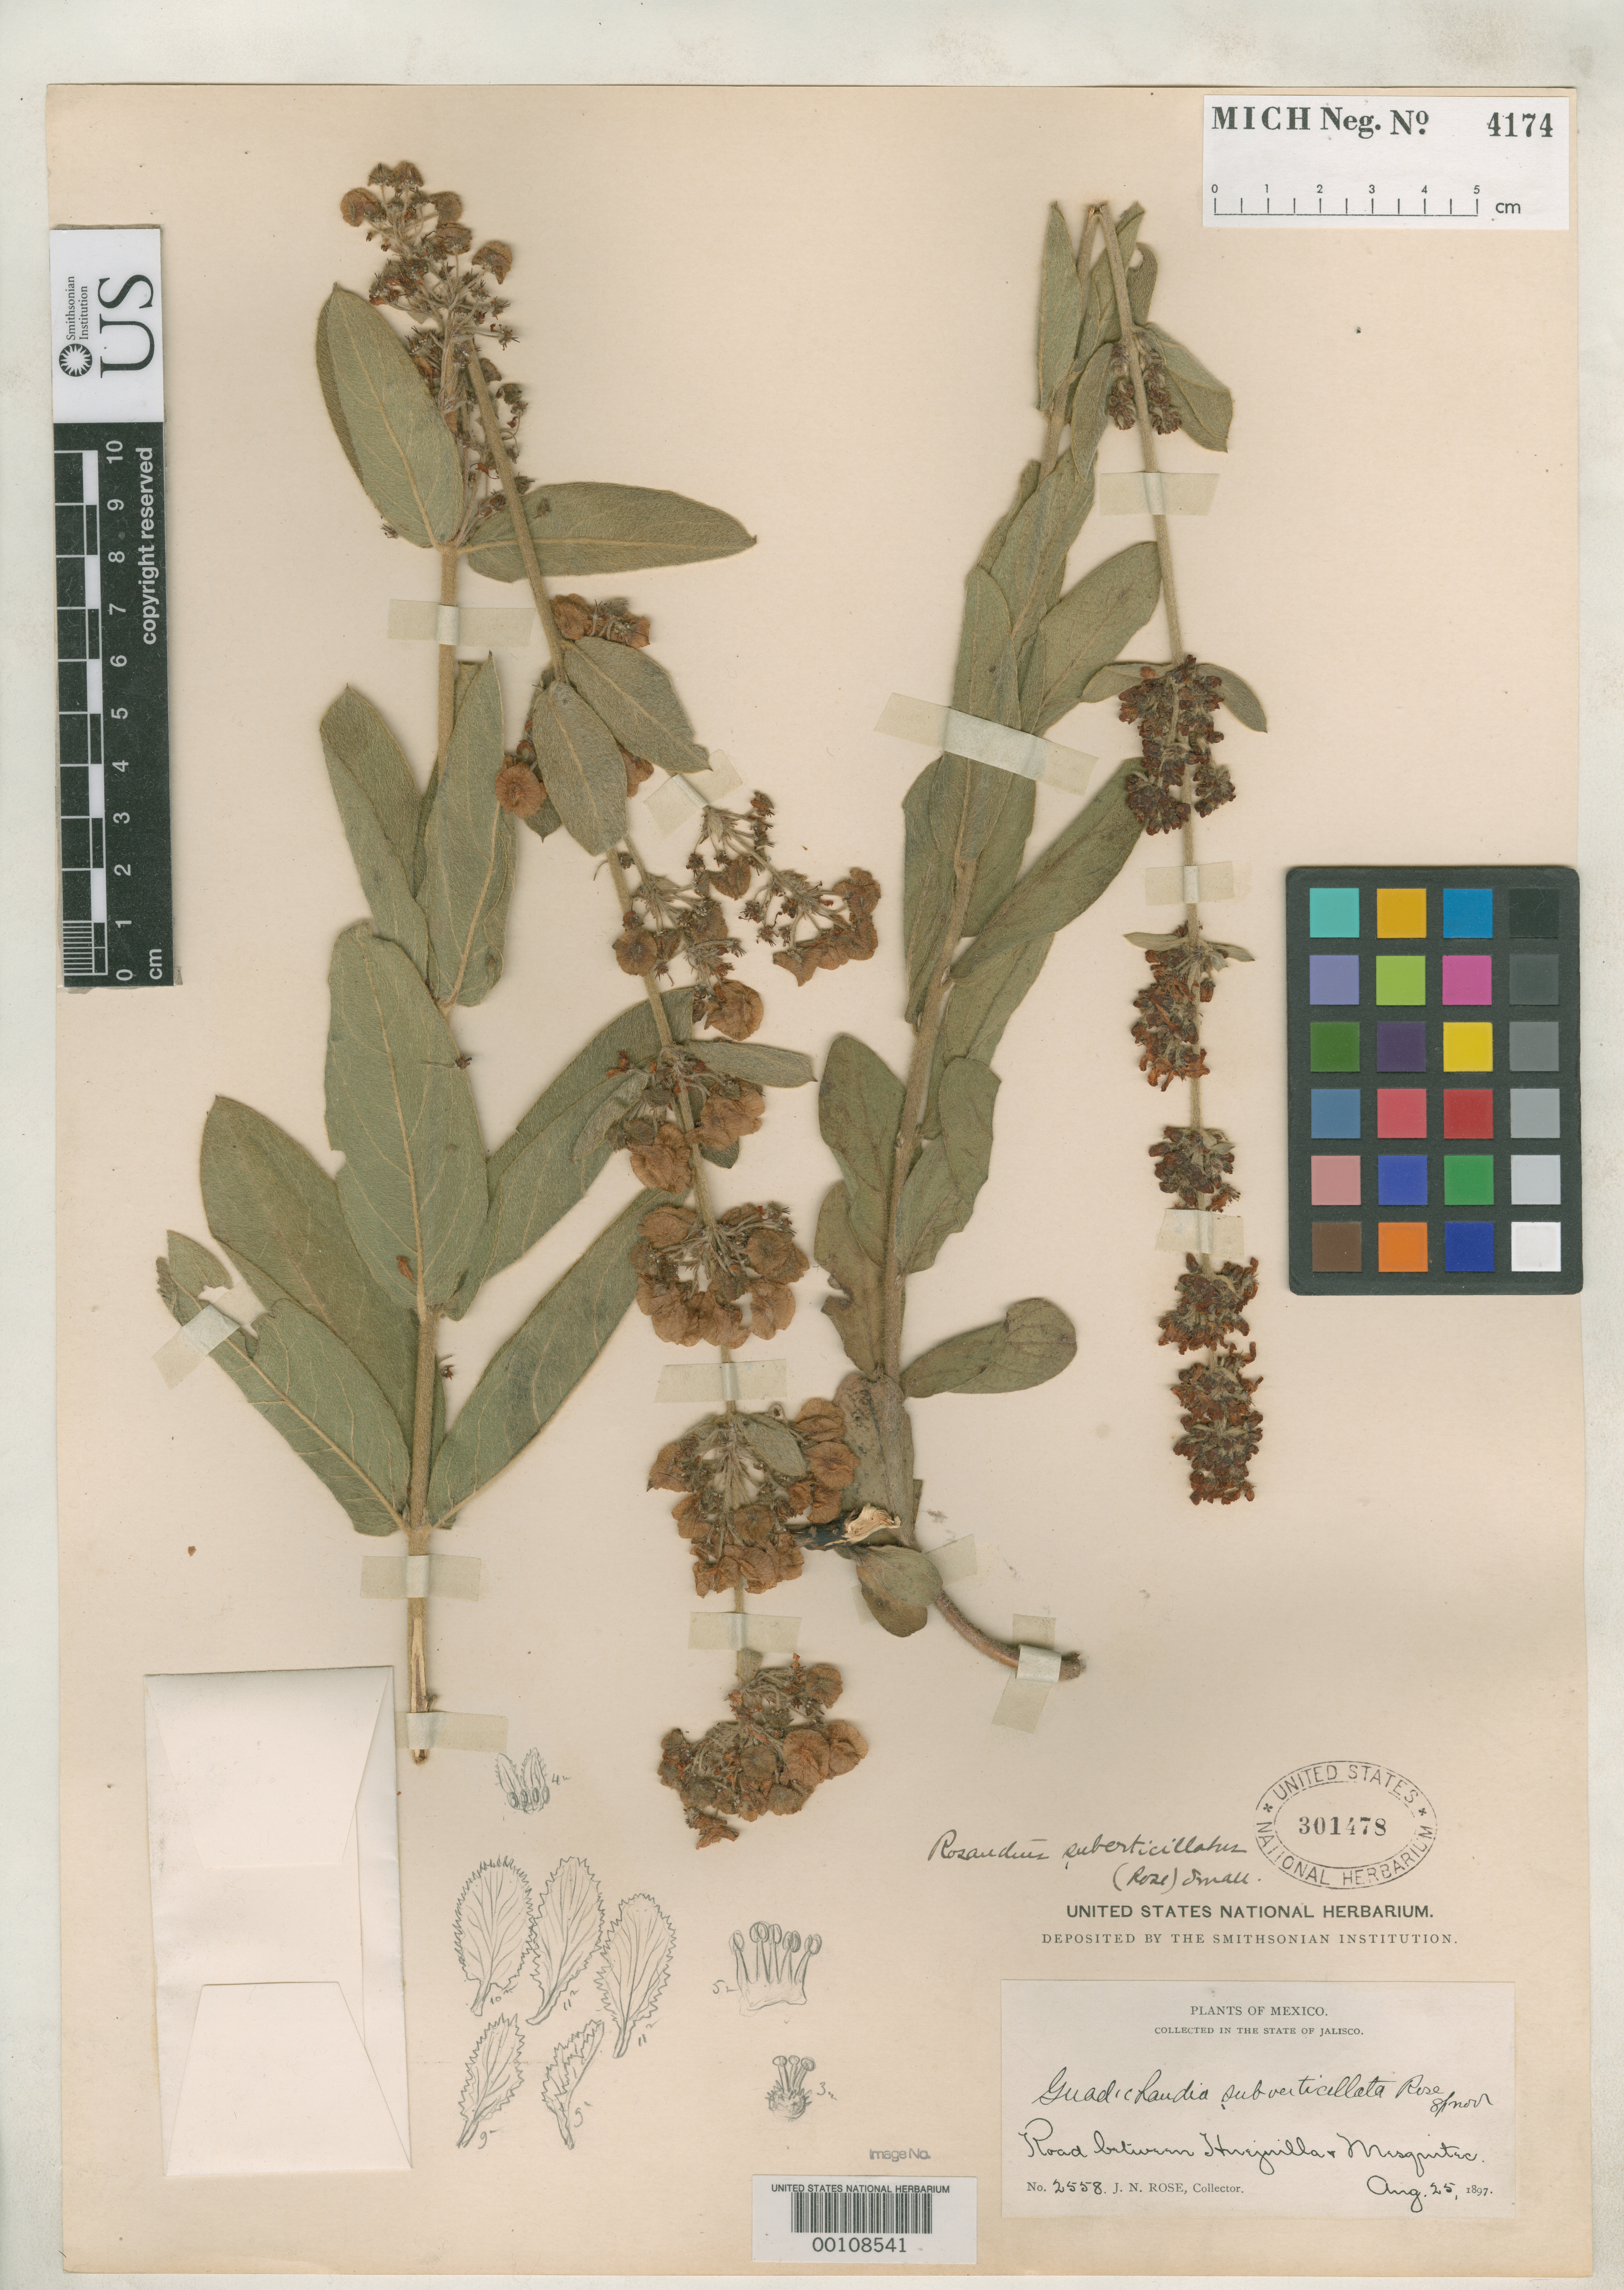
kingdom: Plantae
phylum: Tracheophyta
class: Magnoliopsida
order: Malpighiales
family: Malpighiaceae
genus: Gaudichaudia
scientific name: Gaudichaudia subverticillata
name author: Rose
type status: Holotype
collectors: J. N. Rose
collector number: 2558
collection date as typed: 25 Aug 1897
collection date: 1897-08-25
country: Mexico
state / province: Jalisco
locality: Between Huejuquilla and Mesquitec.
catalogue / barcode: US 301478